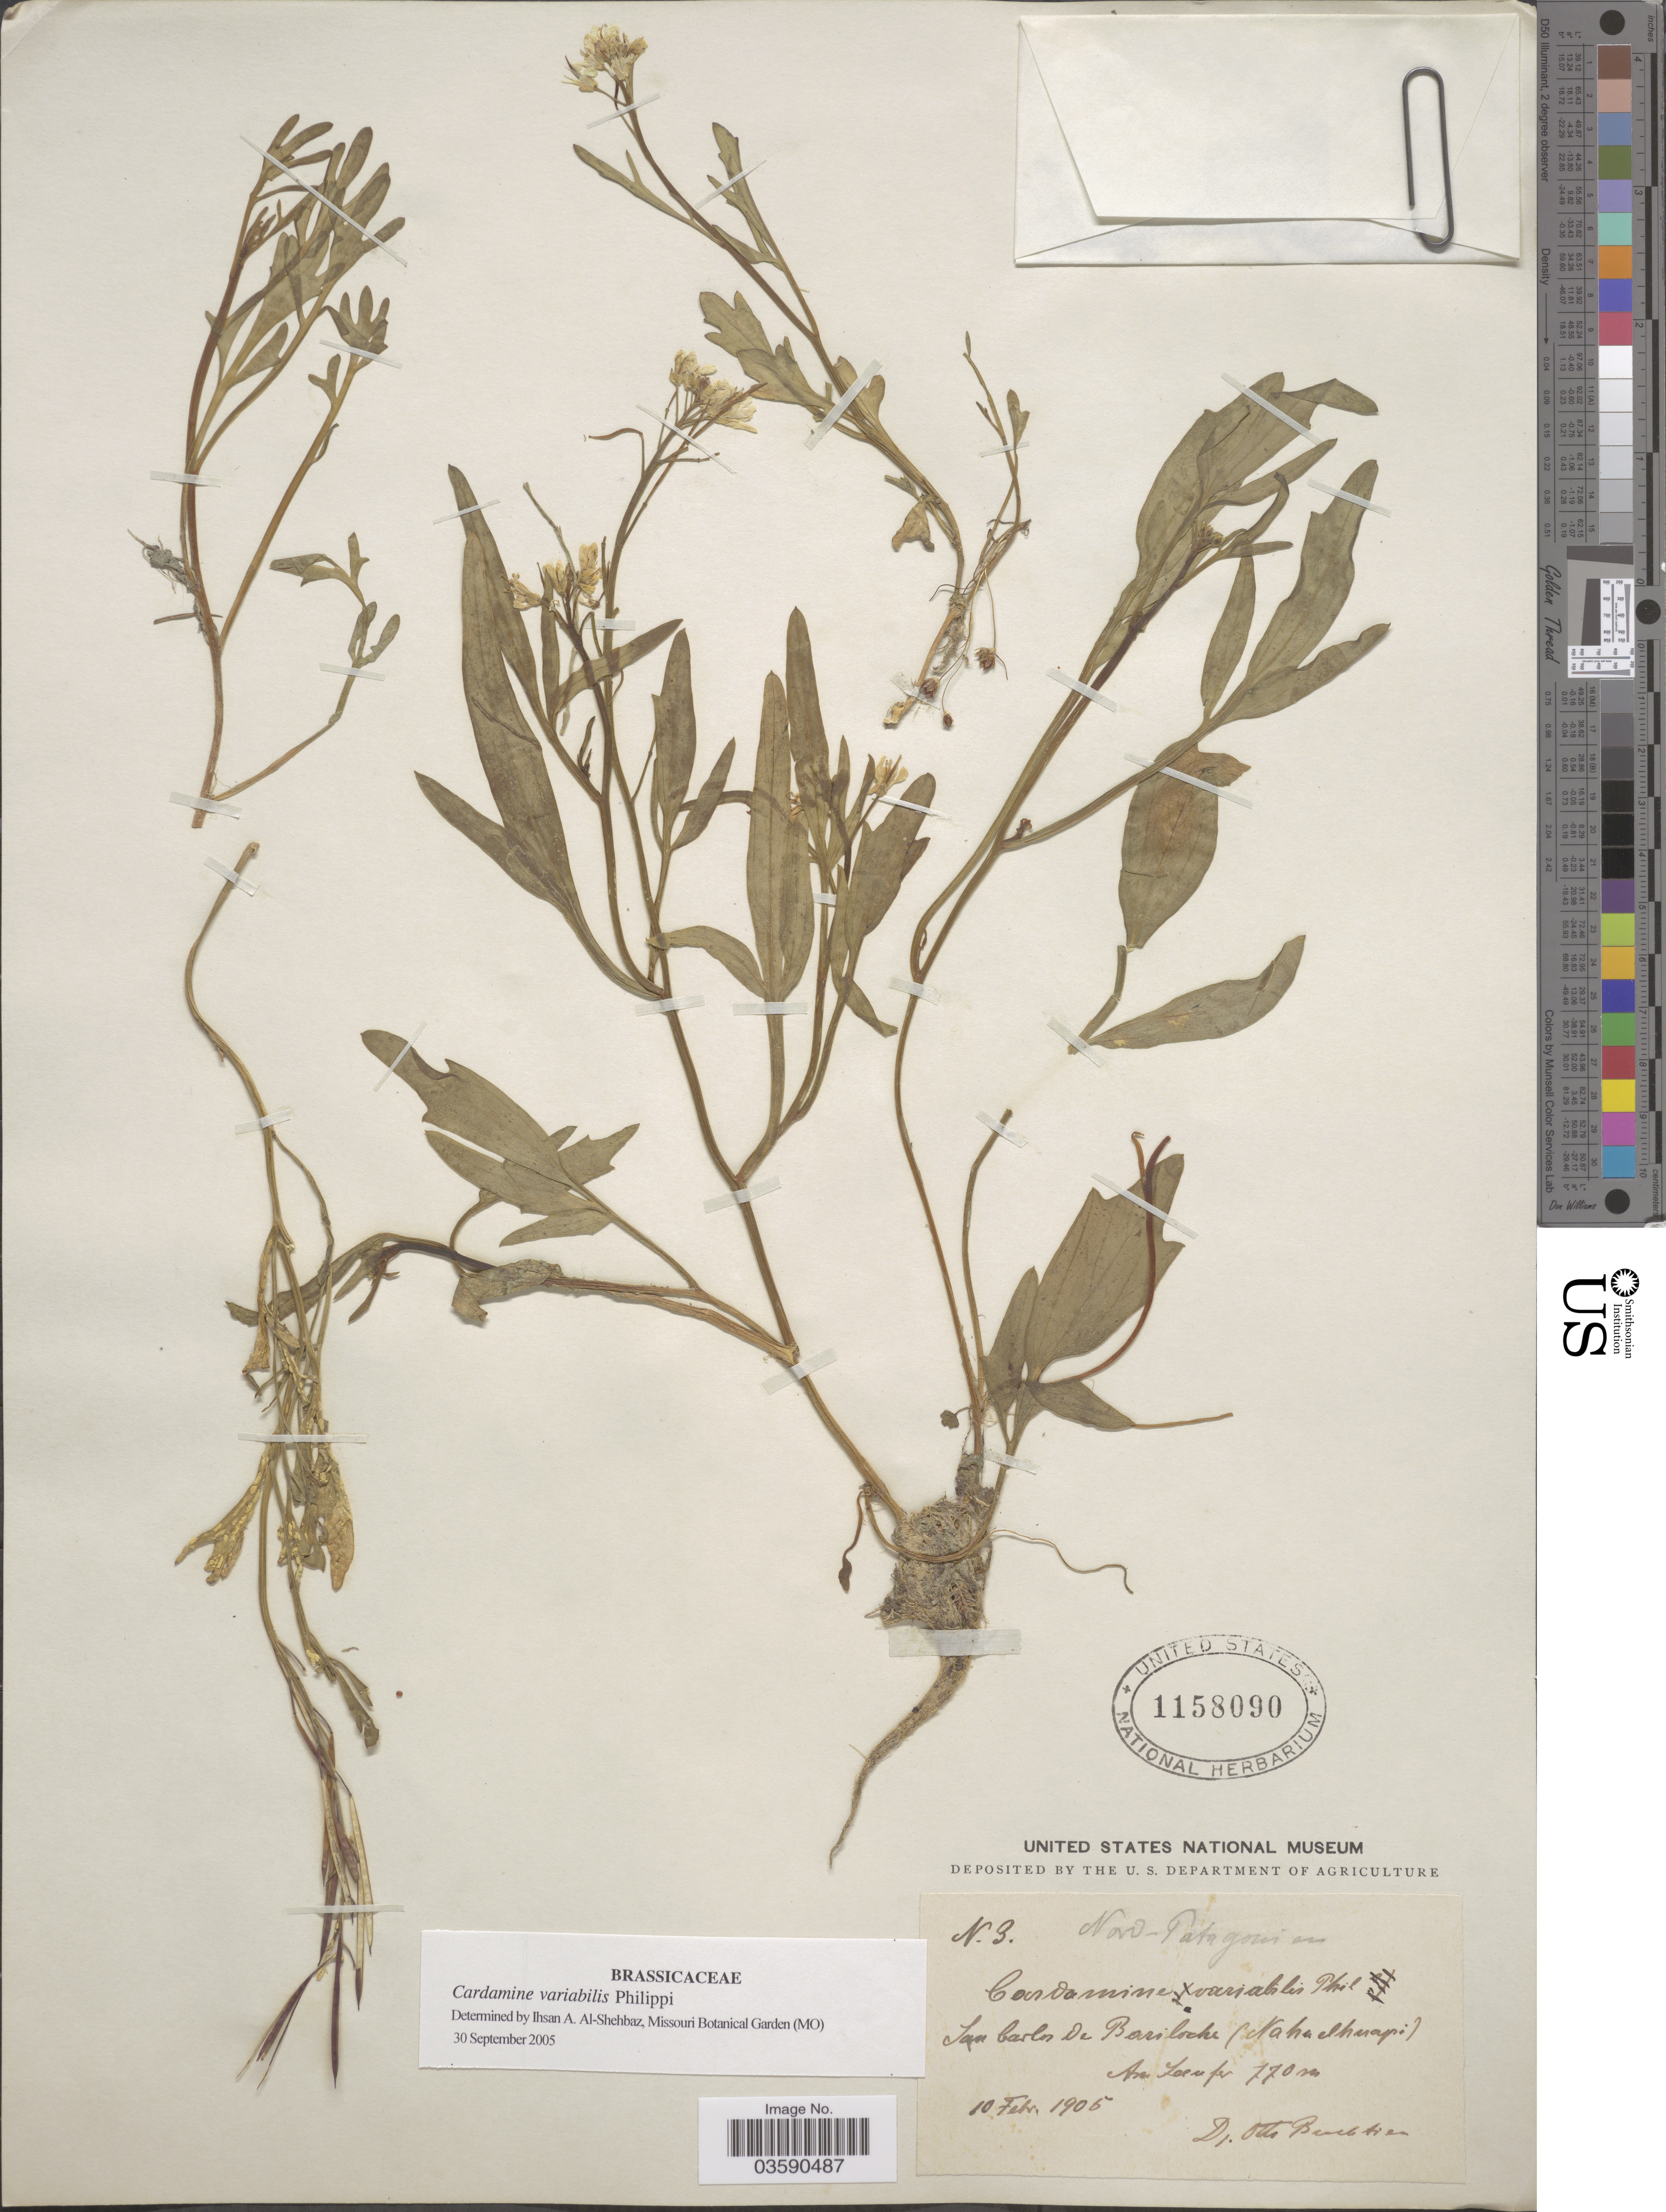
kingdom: Plantae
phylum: Tracheophyta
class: Magnoliopsida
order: Brassicales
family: Brassicaceae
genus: Cardamine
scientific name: Cardamine vulgaris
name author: Phil.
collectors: O. Buchtien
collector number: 3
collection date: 1905-02-10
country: Argentina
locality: Nord- Patagonian. San Carlos De Bariloche (Nahuelhuapi).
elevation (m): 770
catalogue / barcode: US 1158090